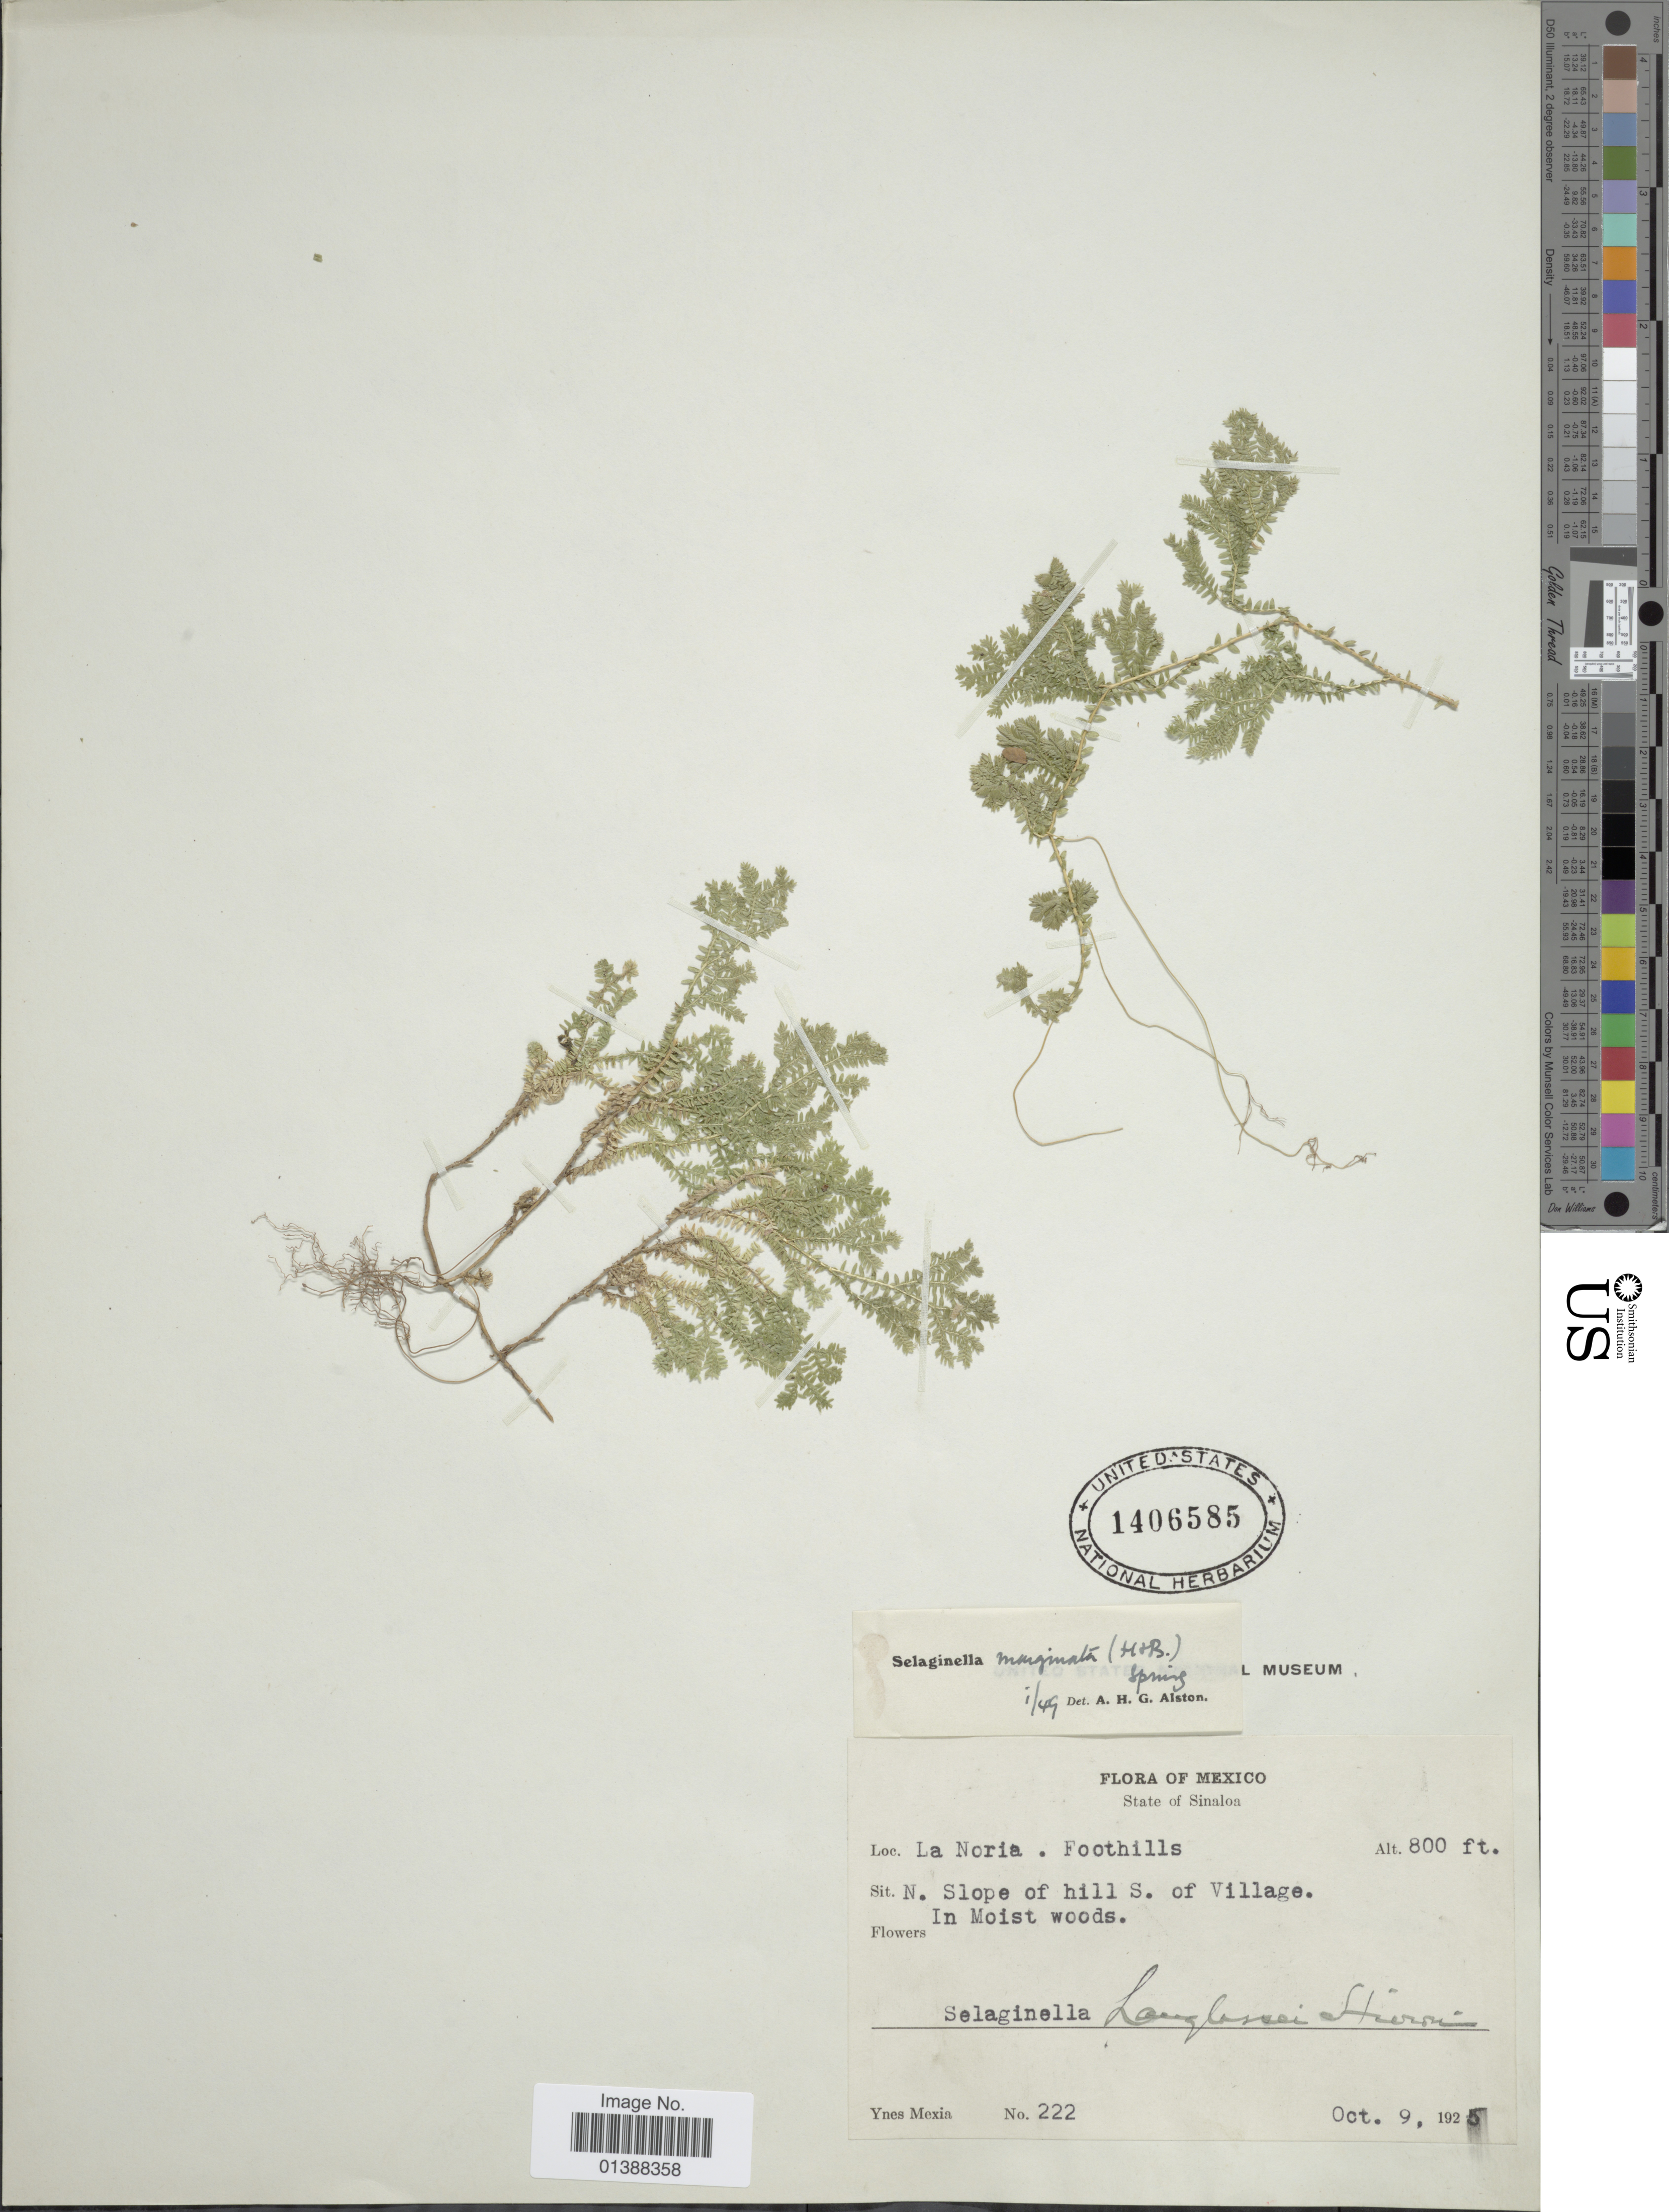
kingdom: Plantae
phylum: Tracheophyta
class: Lycopodiopsida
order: Selaginellales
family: Selaginellaceae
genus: Selaginella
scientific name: Selaginella marginata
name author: (Humb. & Bonpl.) Spring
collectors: Y. Mexia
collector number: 222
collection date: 1925-10-09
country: Mexico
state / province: Sinaloa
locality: La Noria, N slope of hill S of Village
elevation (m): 244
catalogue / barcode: US 1406585